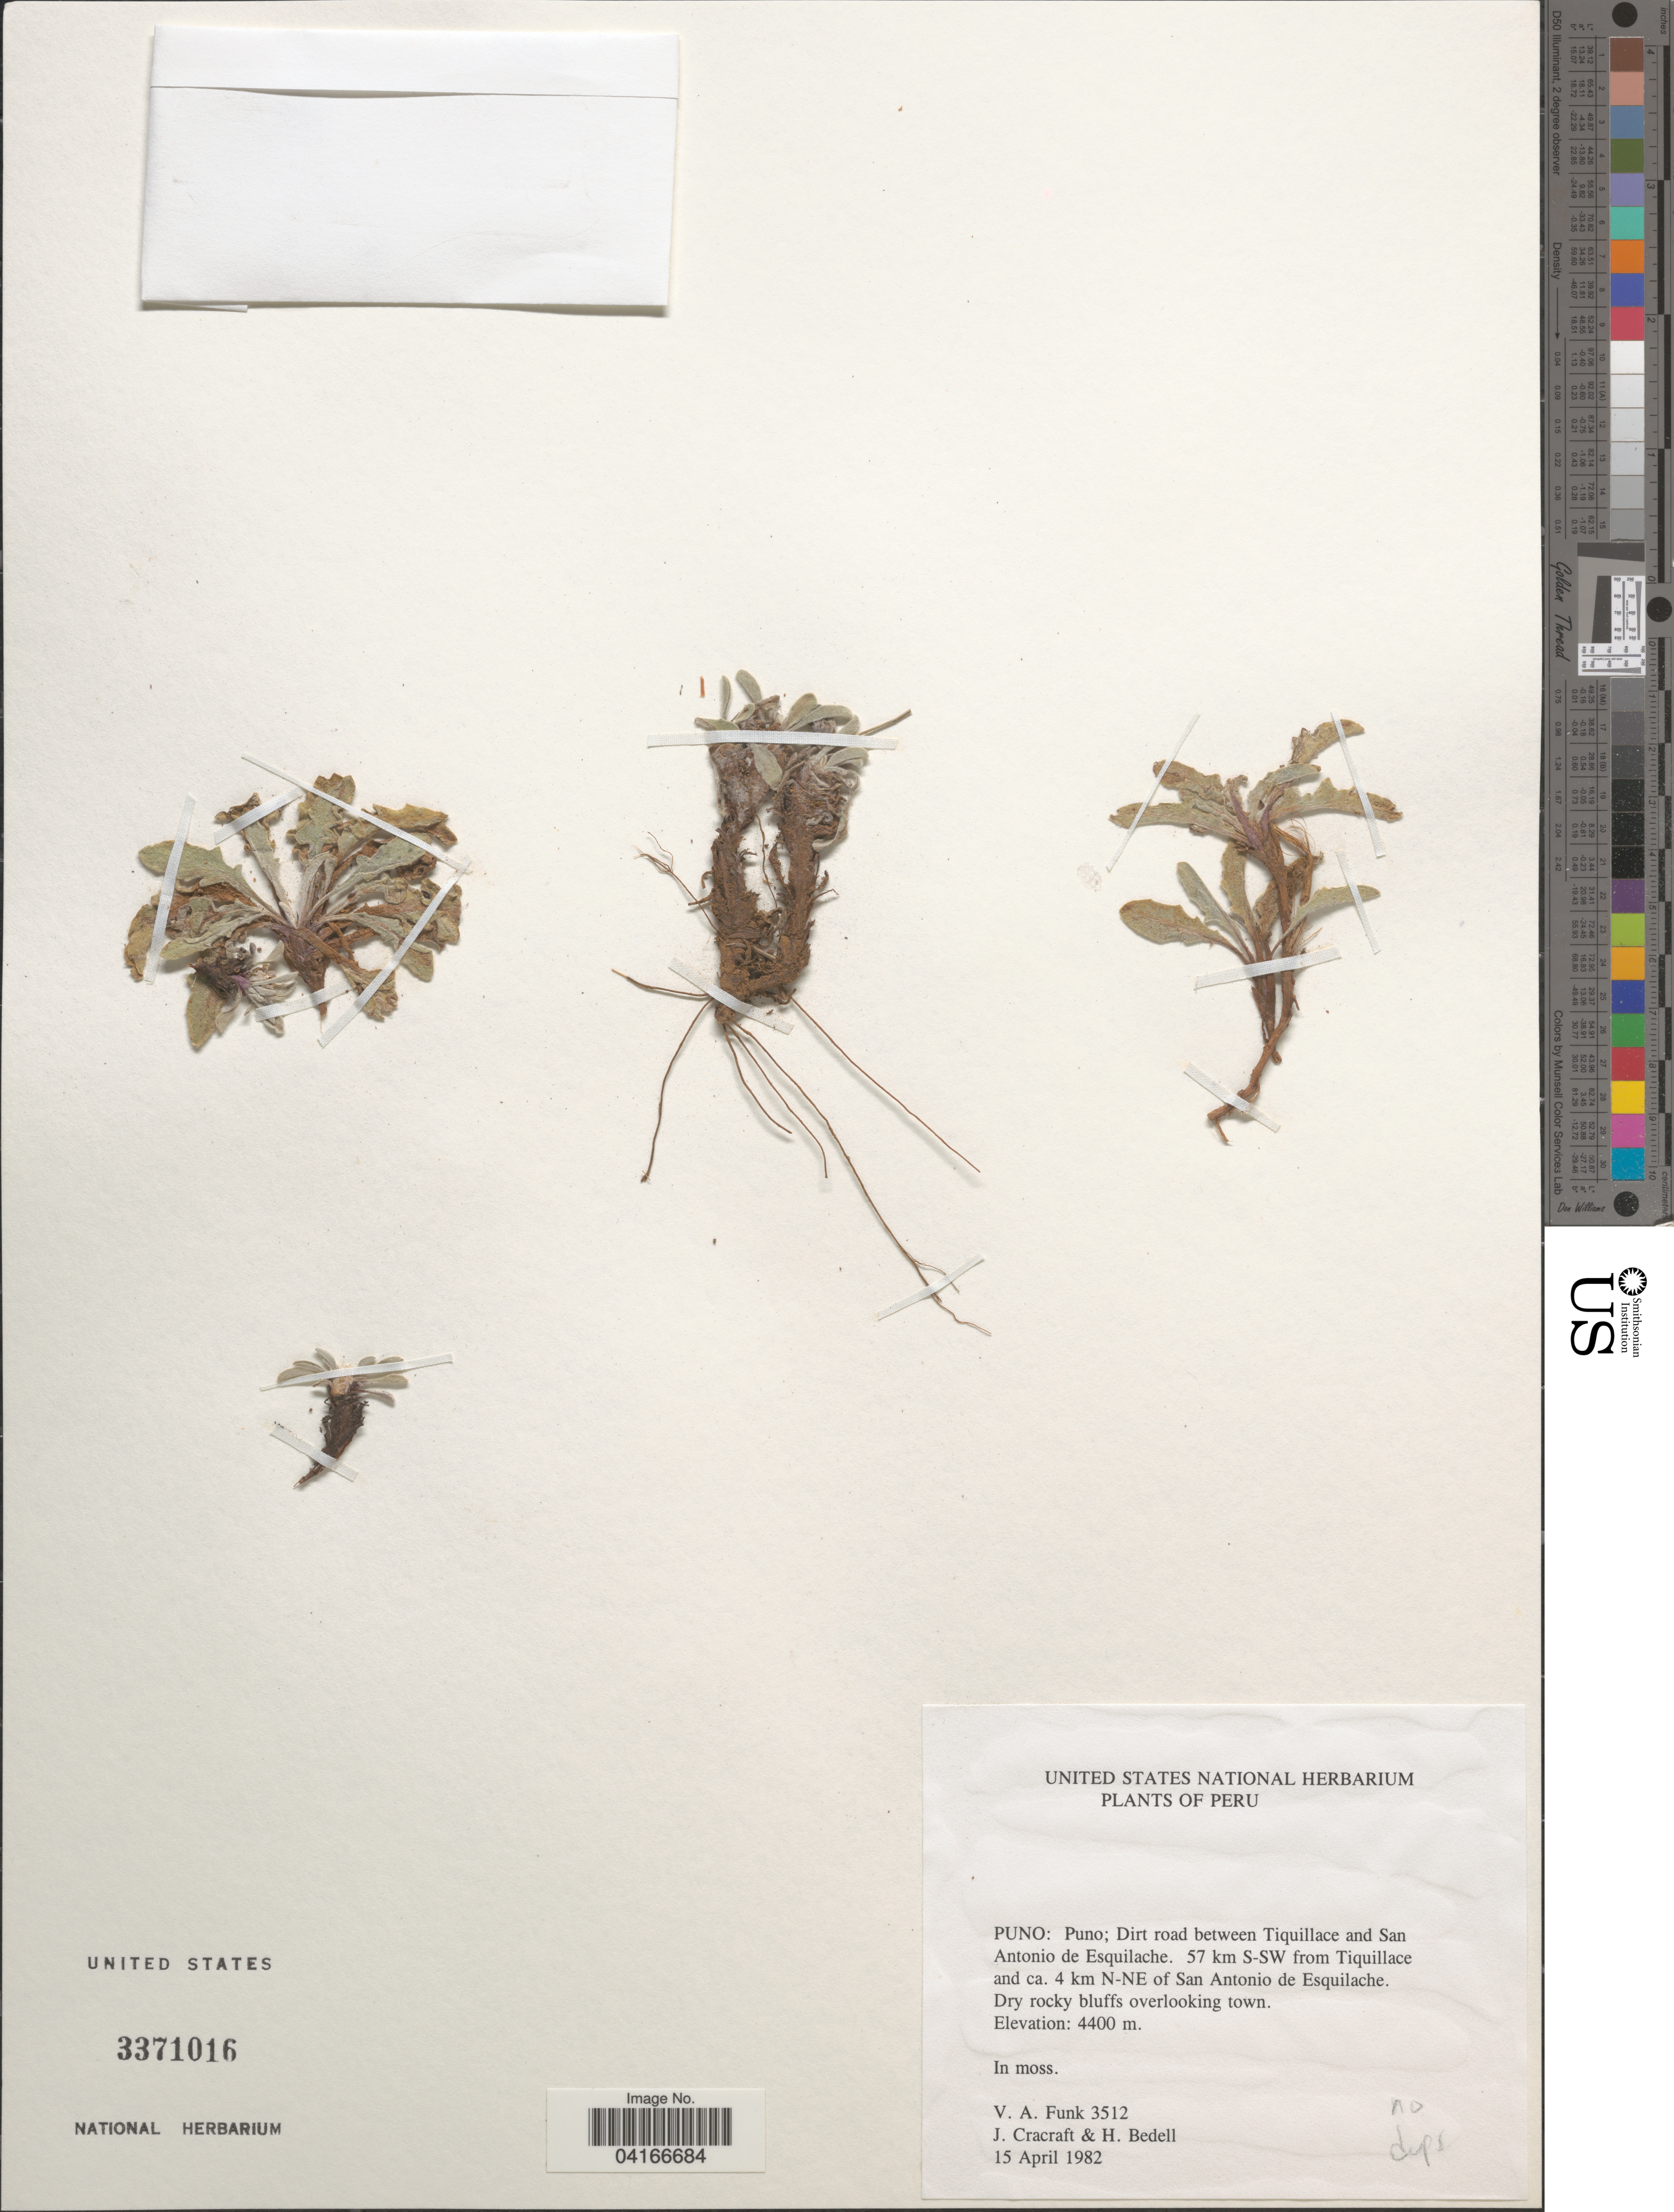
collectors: V. Funk, J. L. Cracraft & H. Bedell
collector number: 3512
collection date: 1982-04-15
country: Peru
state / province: Puno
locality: Puno: Puno; Dirt road between Tiquillace and San Antonio de Esquilache. 57 km S-SW from Tiquillace and ca. 4 km N-NE of San Antonio de Esquilache.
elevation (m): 4400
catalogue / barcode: US 3371016